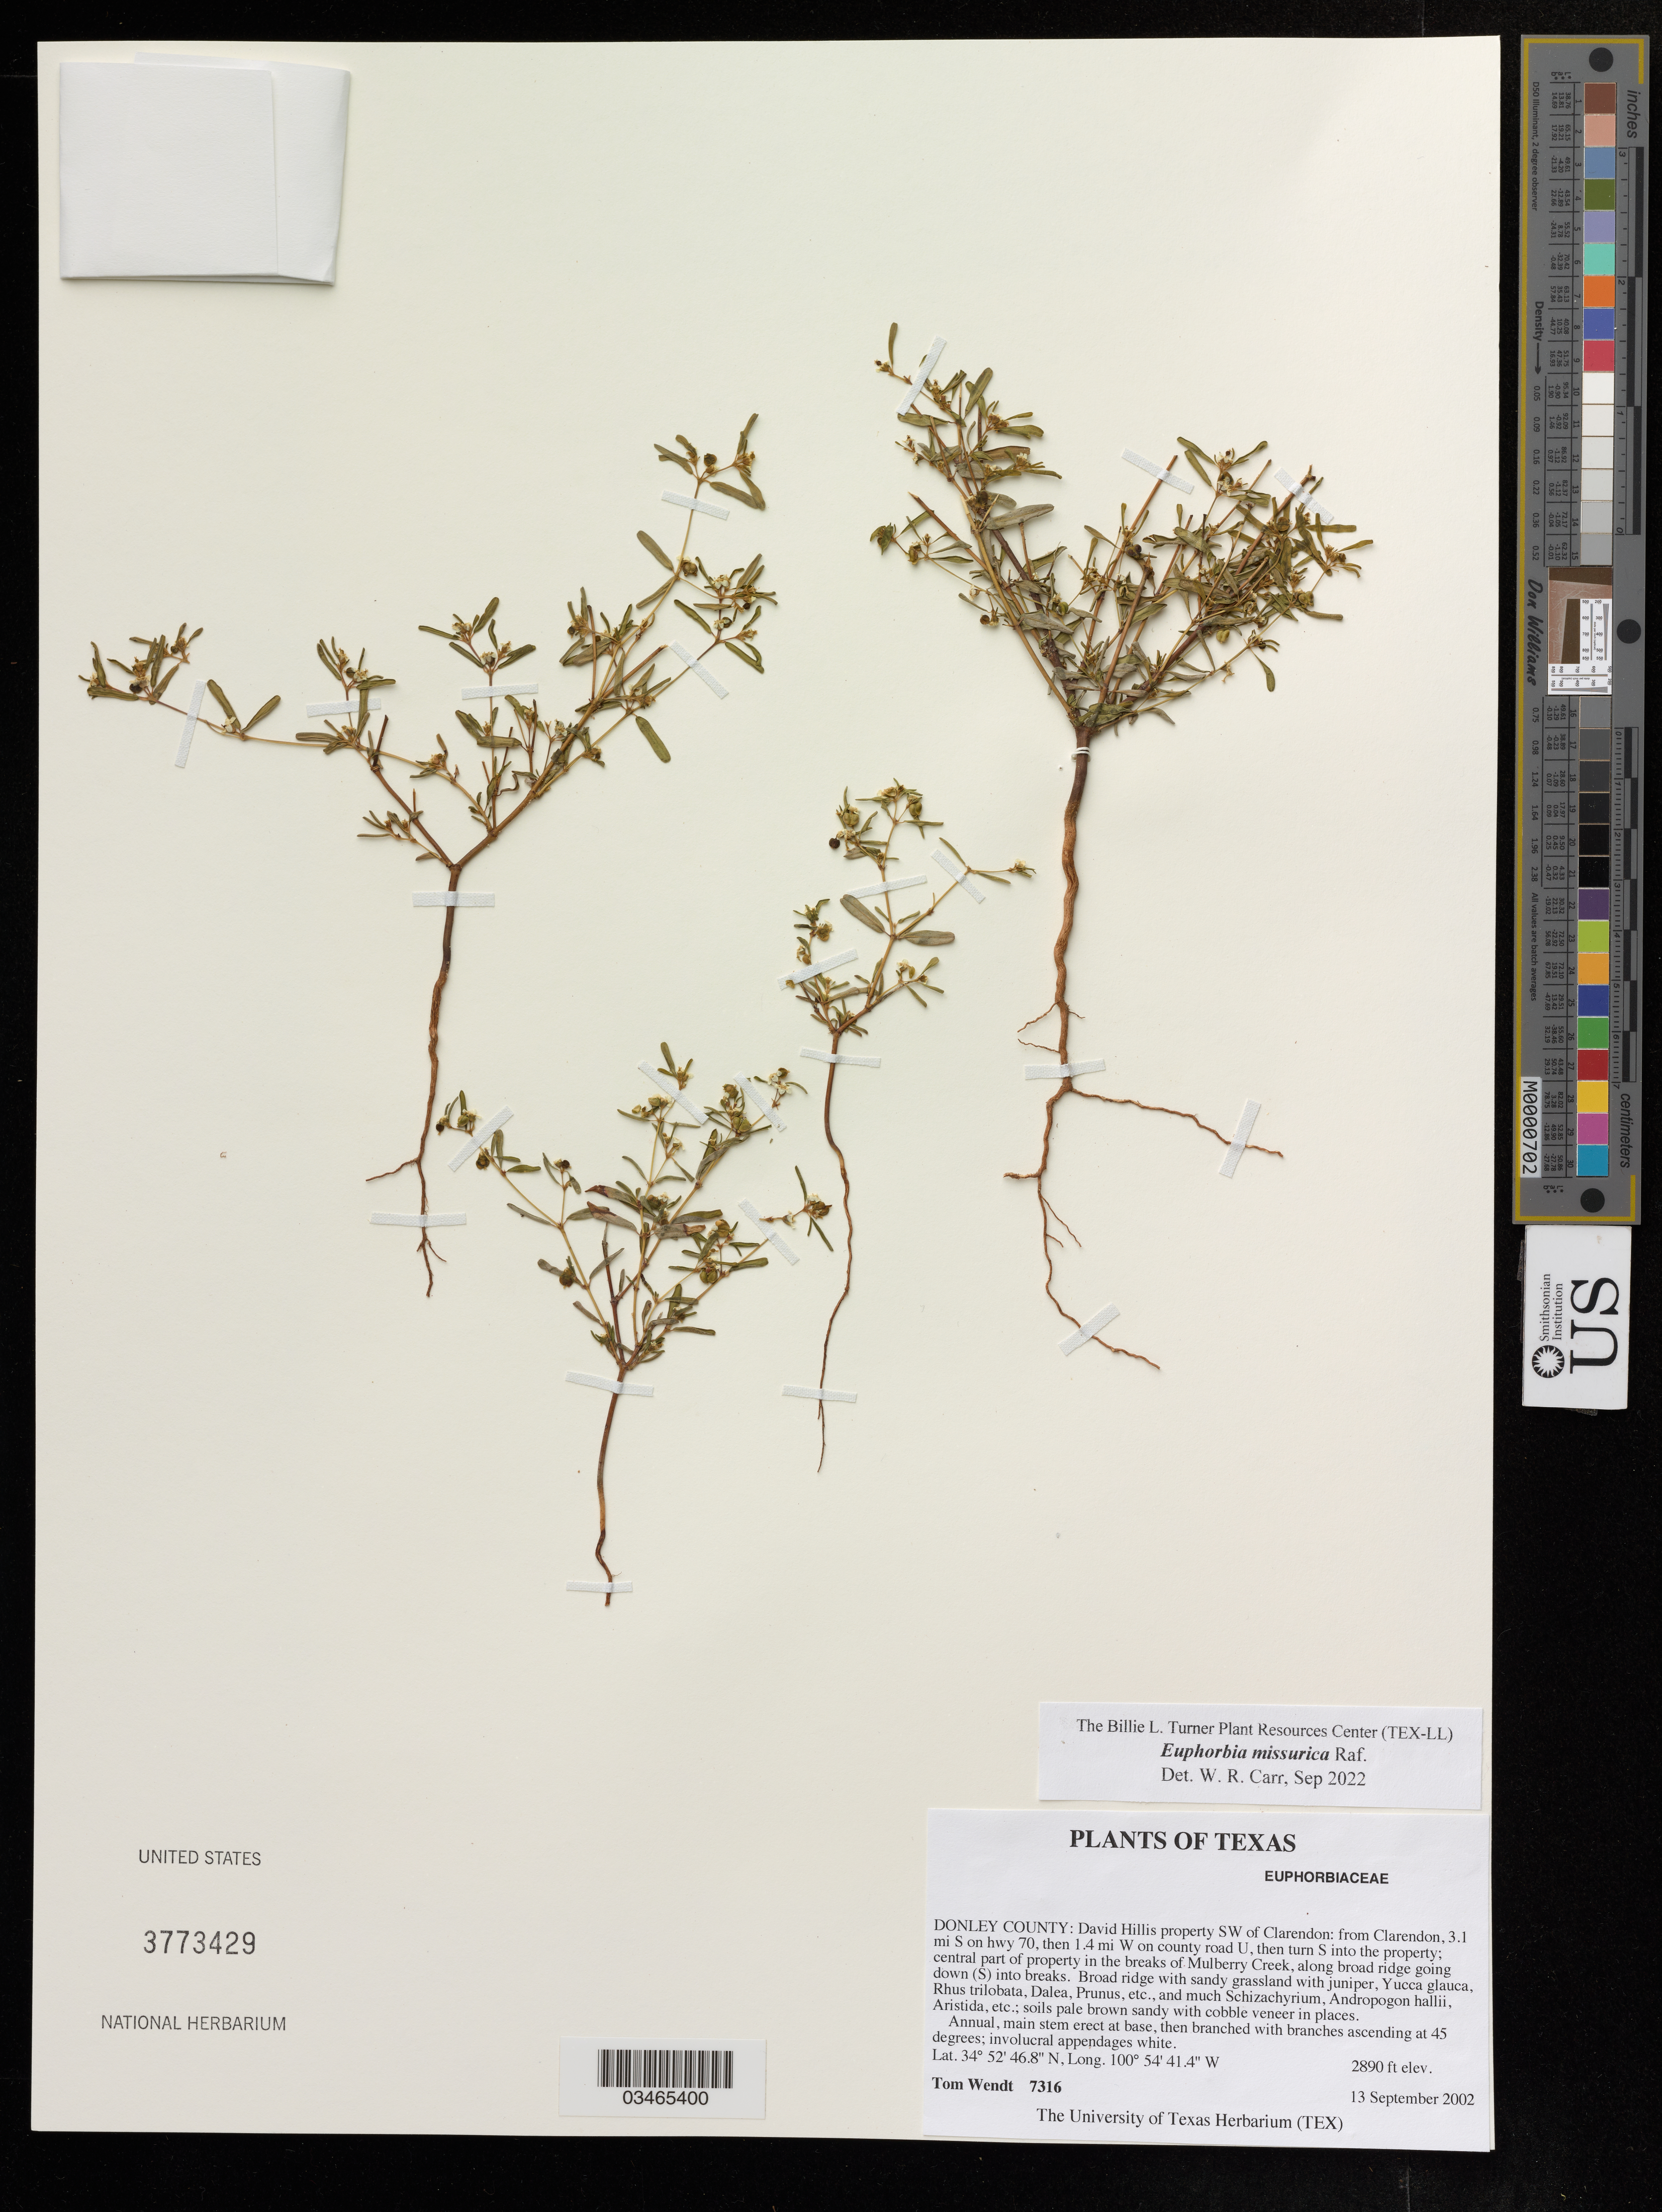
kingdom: Plantae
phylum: Tracheophyta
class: Magnoliopsida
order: Malpighiales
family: Euphorbiaceae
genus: Euphorbia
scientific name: Euphorbia missurica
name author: Raf.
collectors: T. Wendt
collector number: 7316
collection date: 2002-09-13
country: United States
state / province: Texas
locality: Donley County: Davi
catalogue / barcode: US 3773429